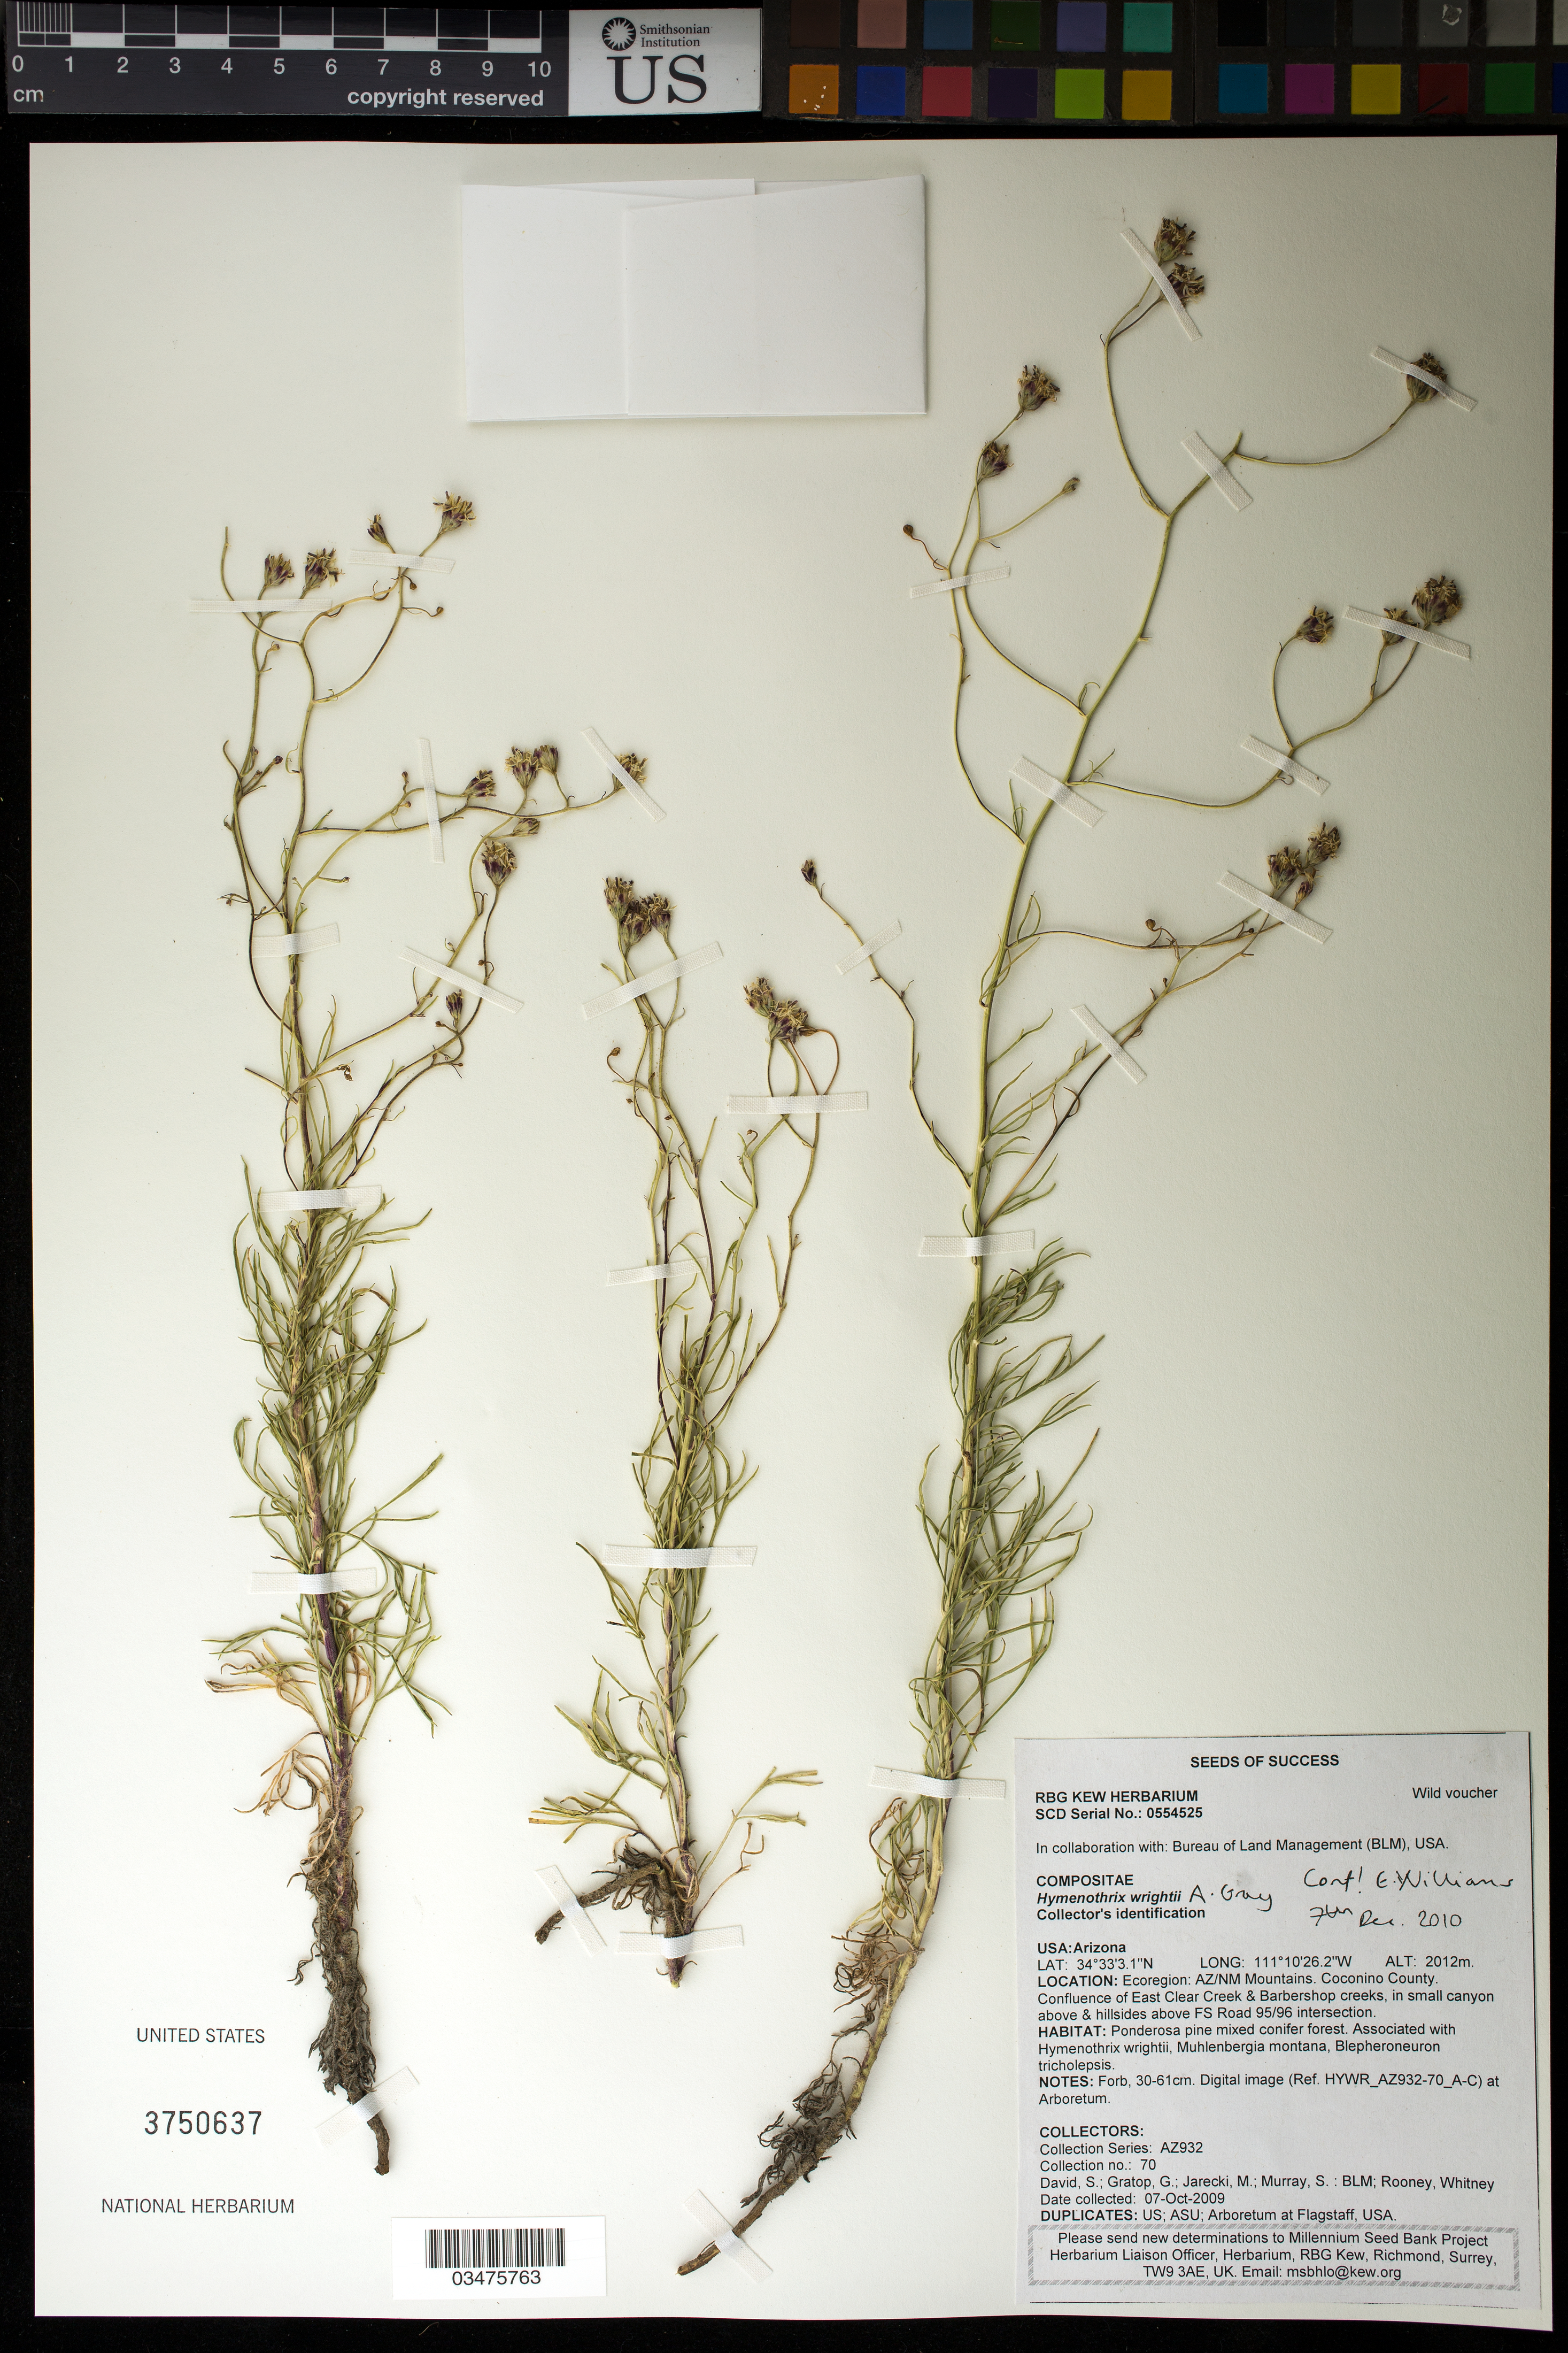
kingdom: Plantae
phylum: Tracheophyta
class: Magnoliopsida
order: Asterales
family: Asteraceae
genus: Hymenothrix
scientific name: Hymenothrix wrightii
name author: A. Gray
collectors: S. David, G. Gratop, M. Jarecki, S. Murray & W. Rooney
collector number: AZ932-70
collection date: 2009-10-07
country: United States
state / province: Arizona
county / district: Coconino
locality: Confluence of East Clear Creek and Barbershop creeks, above FS Road 95/96 intersection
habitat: Ponderosa pine mixed conifer foreat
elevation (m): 2012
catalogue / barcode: US 3750637